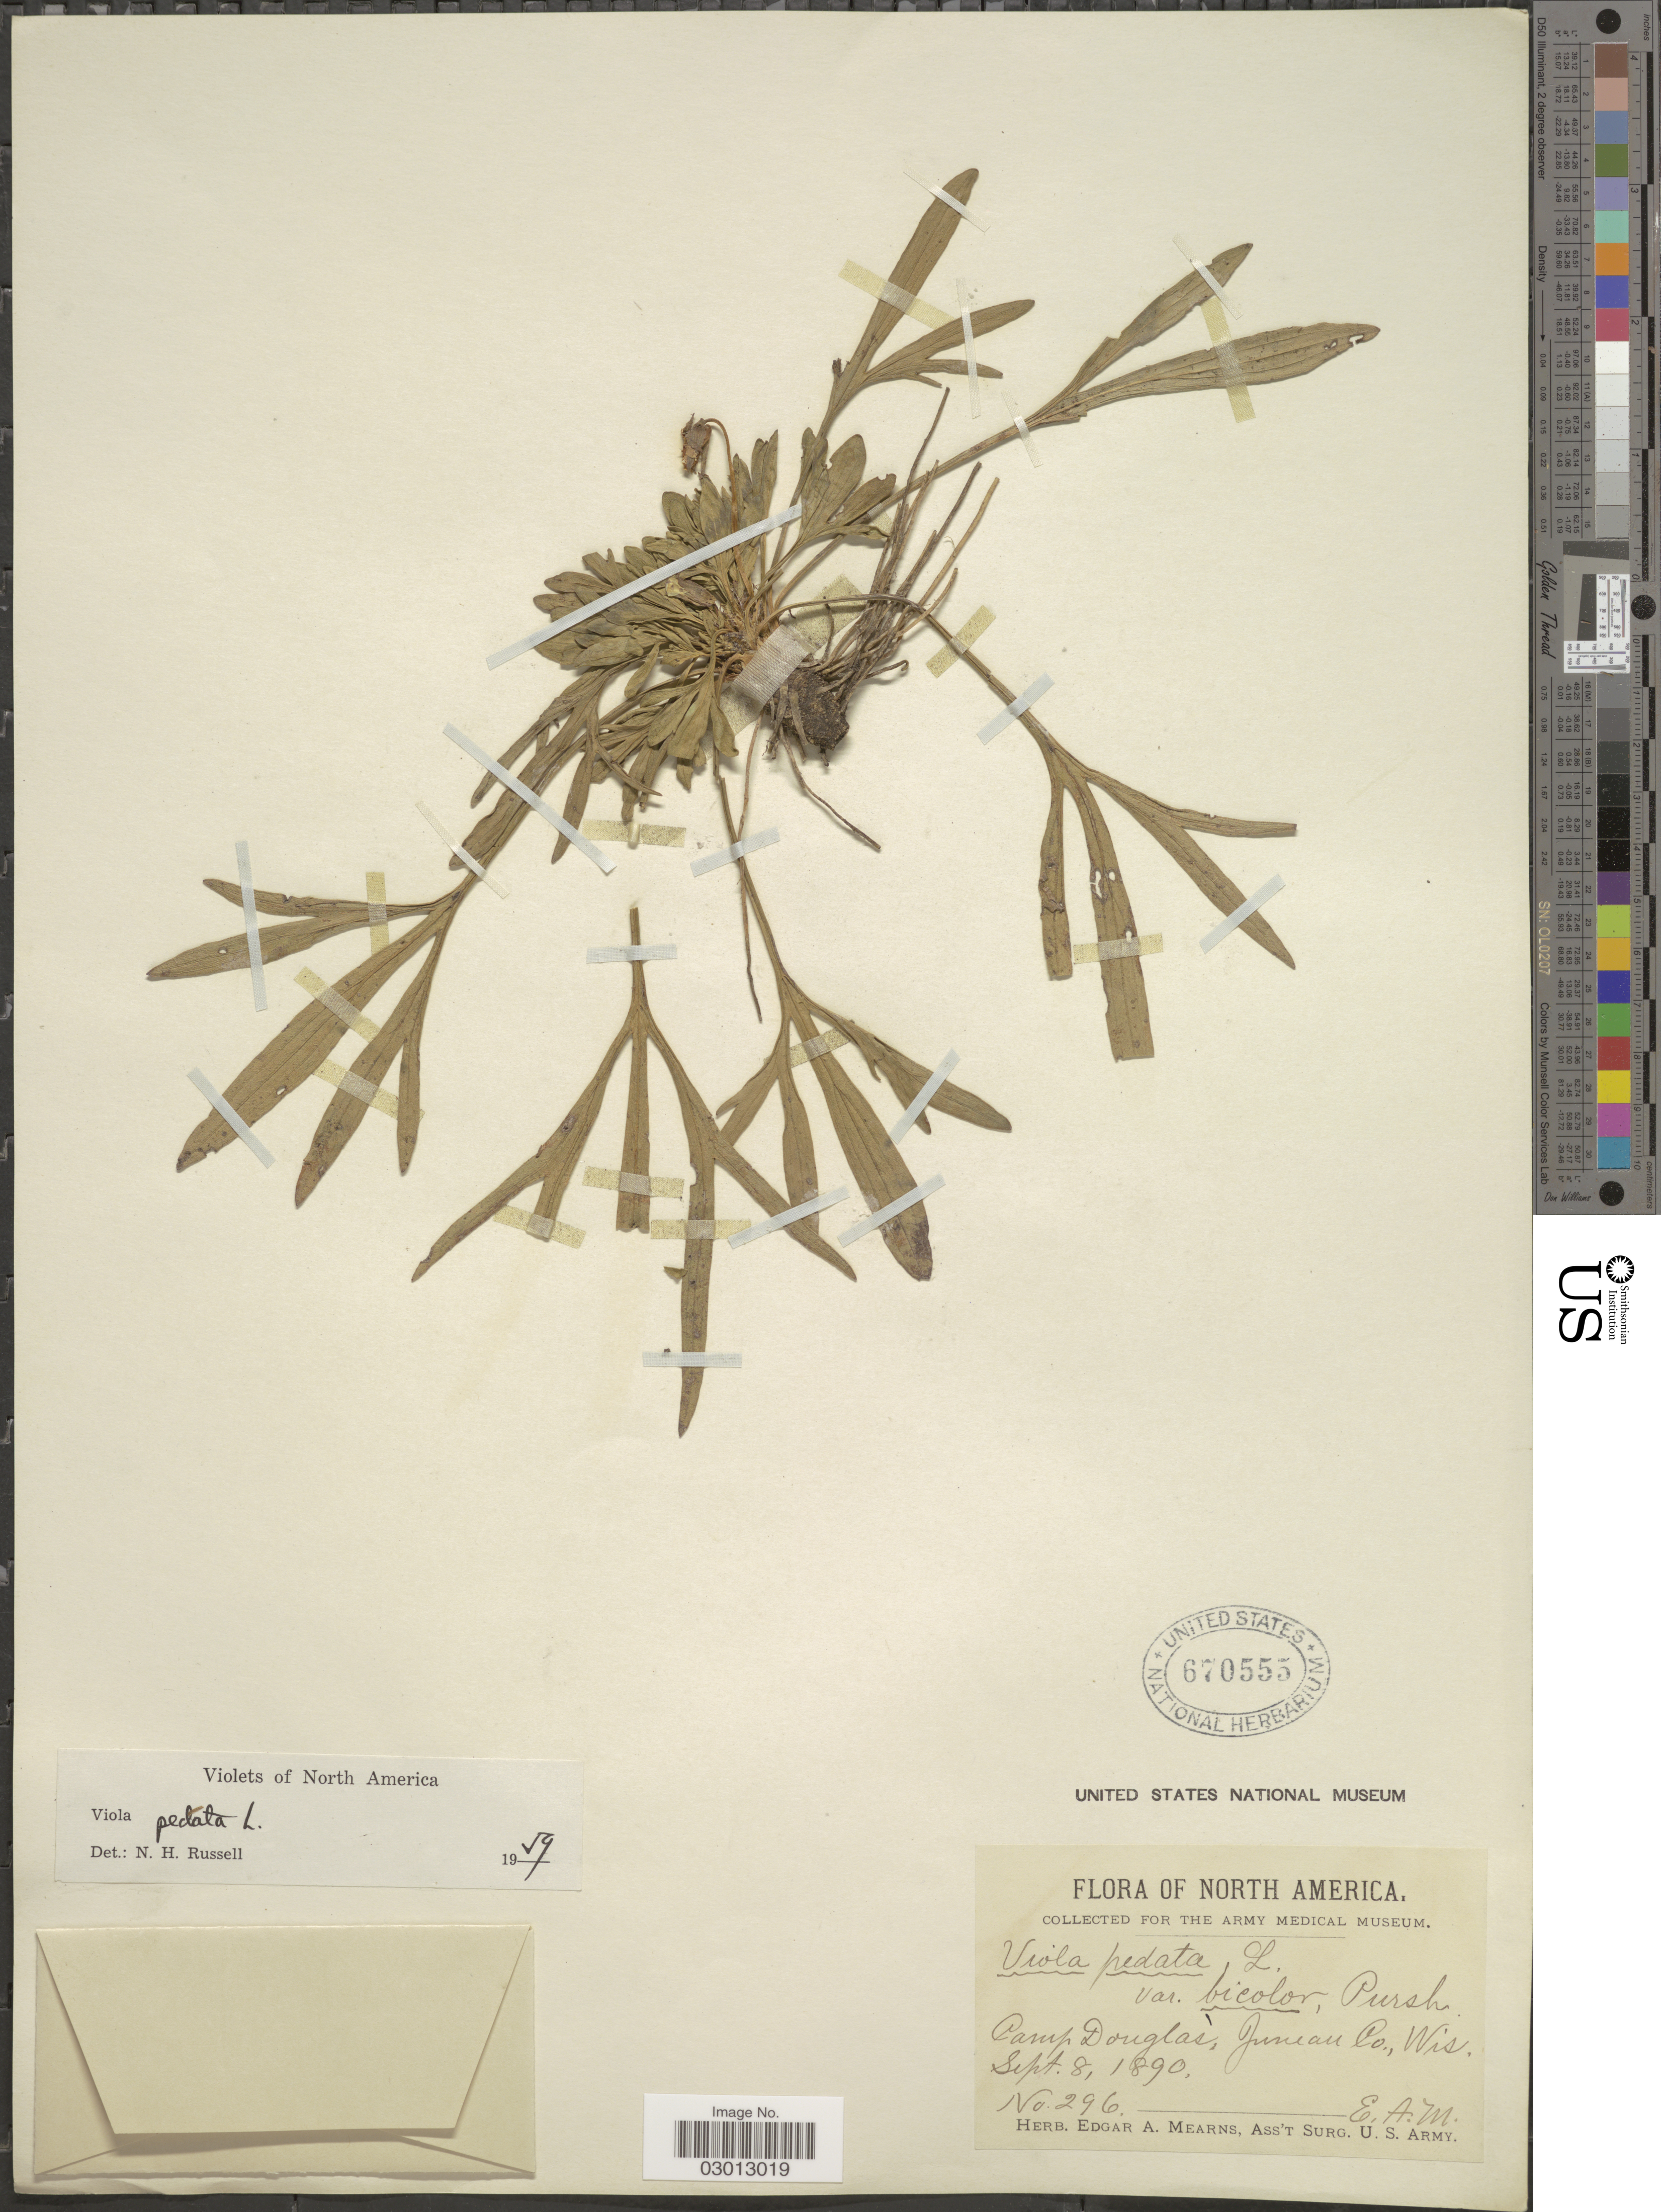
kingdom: Plantae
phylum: Tracheophyta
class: Magnoliopsida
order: Malpighiales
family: Violaceae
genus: Viola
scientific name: Viola pedata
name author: L.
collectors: E. A. Mearns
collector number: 296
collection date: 1890-09-08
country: United States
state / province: Wisconsin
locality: Camp Douglas, Juneau Co., Wis.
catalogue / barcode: US 670555